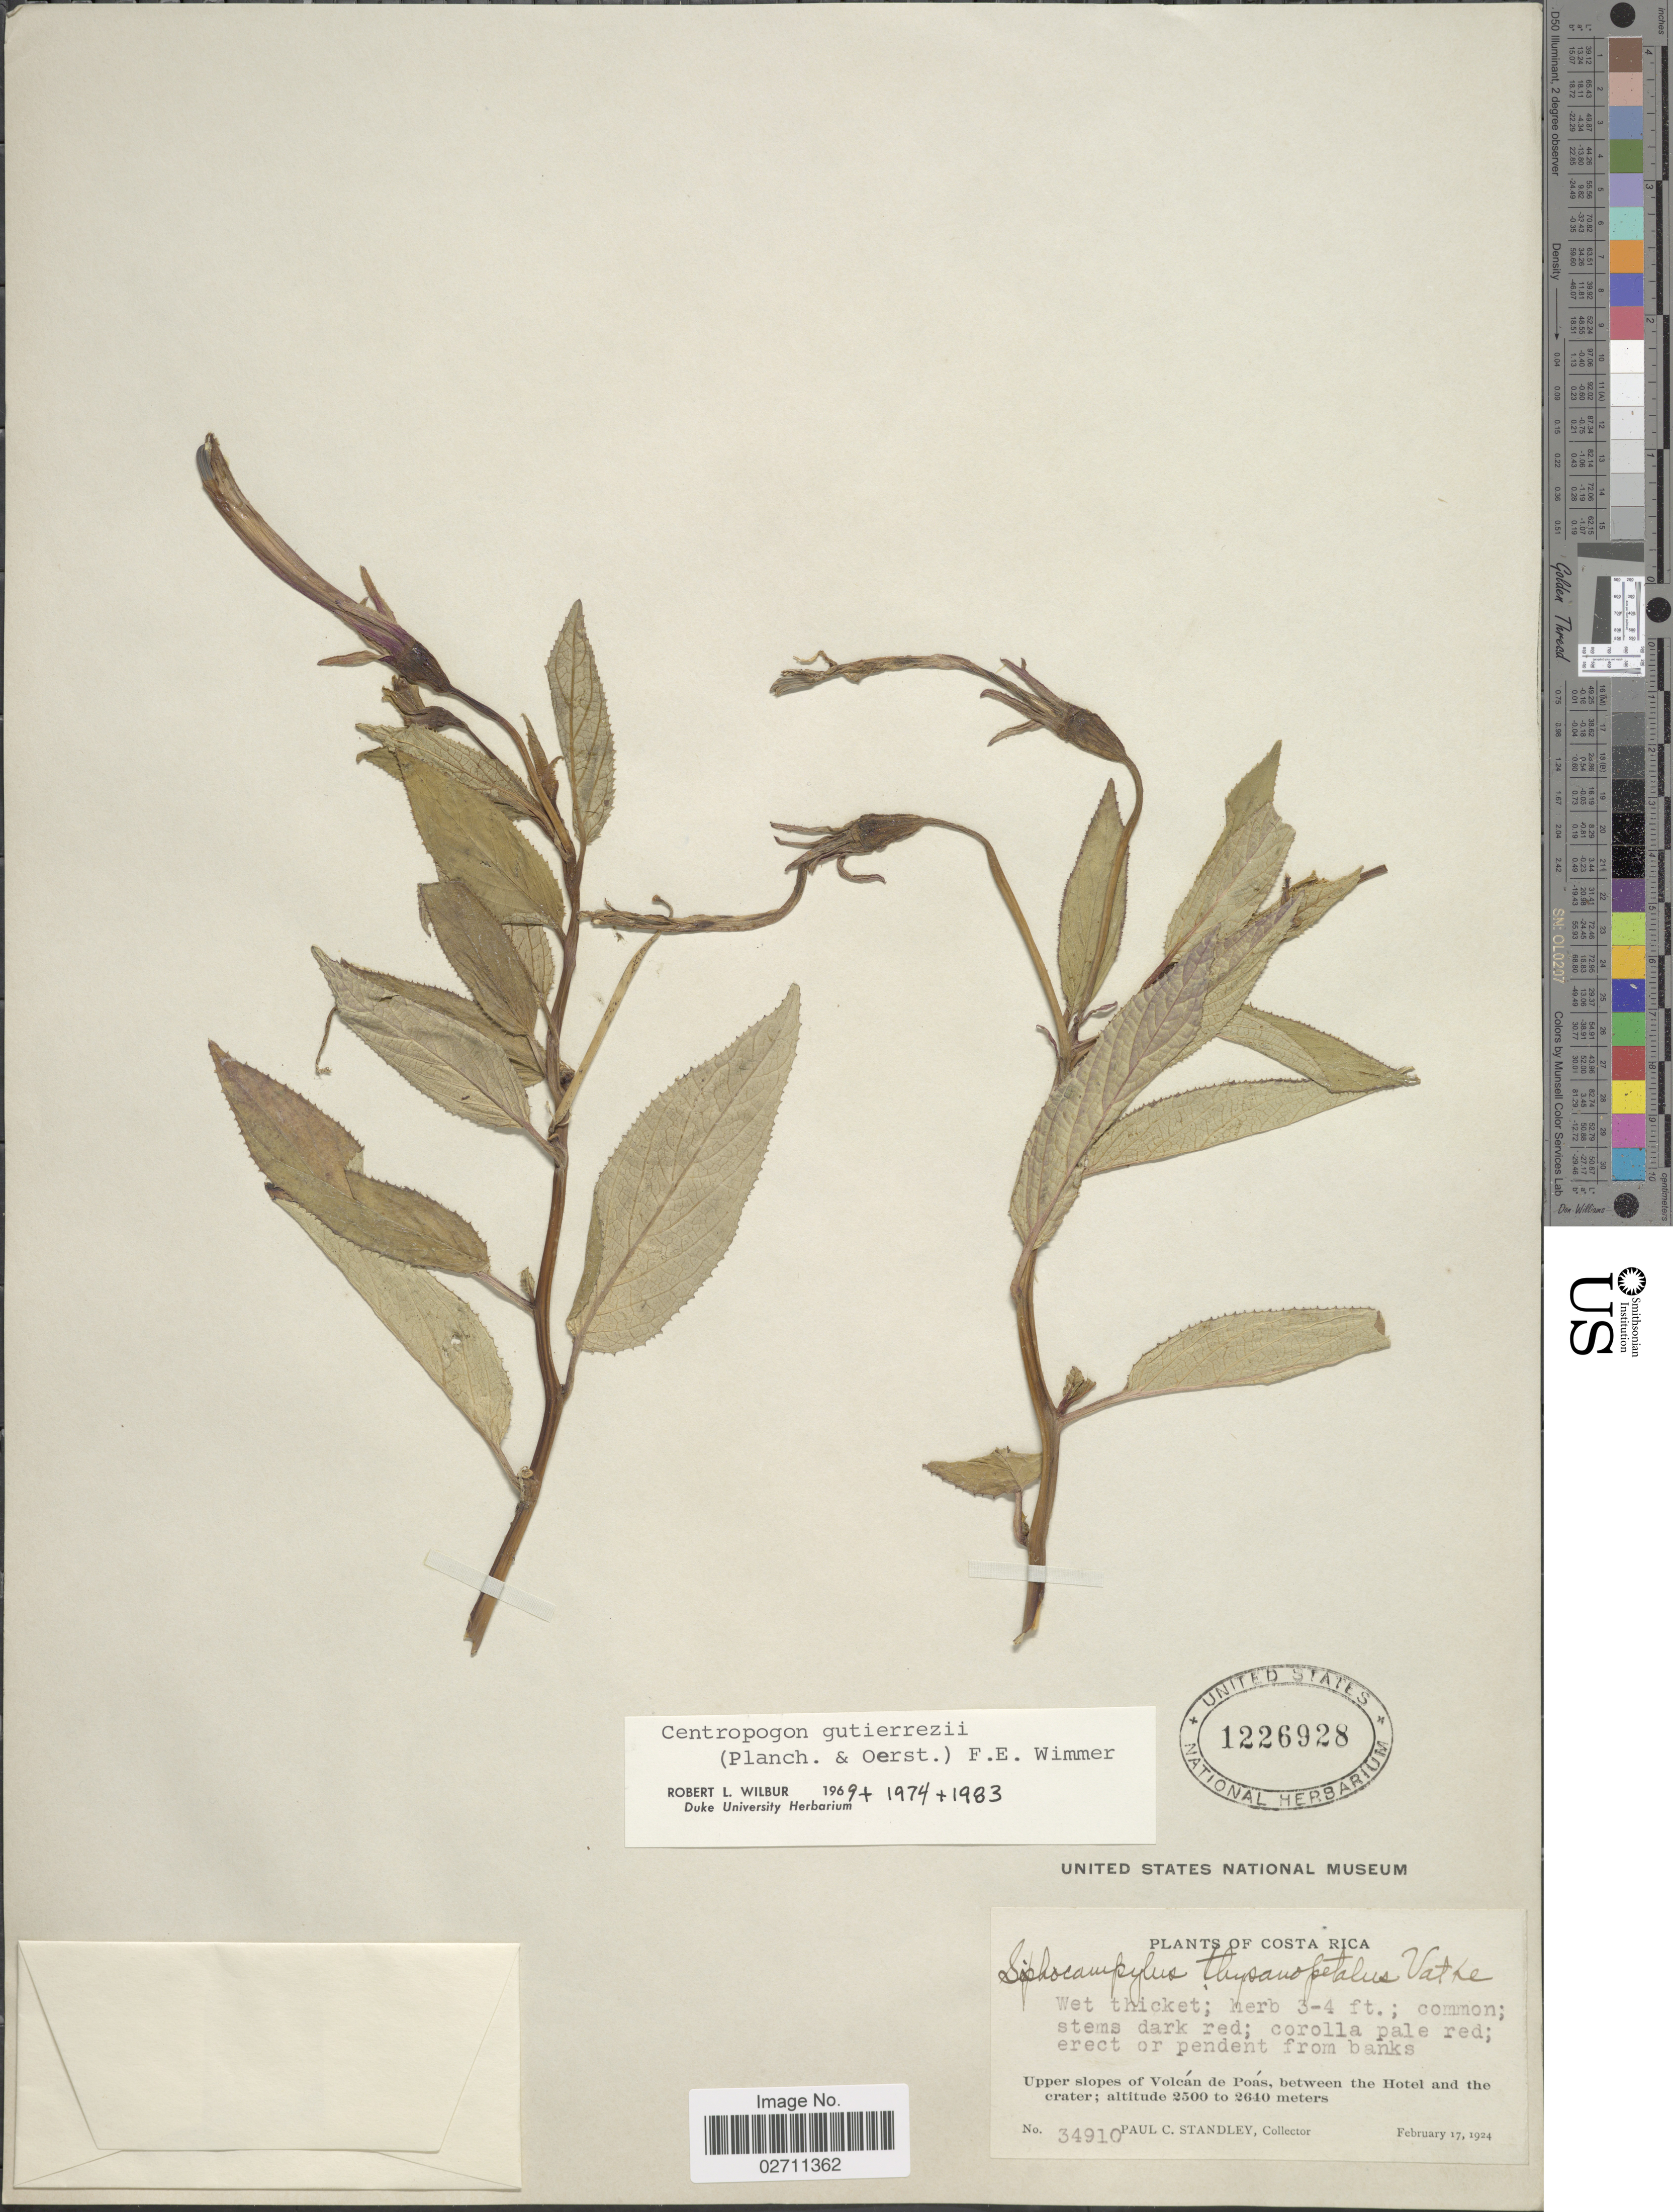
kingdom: Plantae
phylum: Tracheophyta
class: Magnoliopsida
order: Asterales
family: Campanulaceae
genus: Centropogon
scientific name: Centropogon gutierrezii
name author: (Planch. & Oerst.) E. Wimm.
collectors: P. C. Standley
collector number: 34910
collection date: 1924-02-17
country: Costa Rica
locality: Upper slopes of Volcan de Poas, between the Hotel and the crater.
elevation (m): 2500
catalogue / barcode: US 1226928